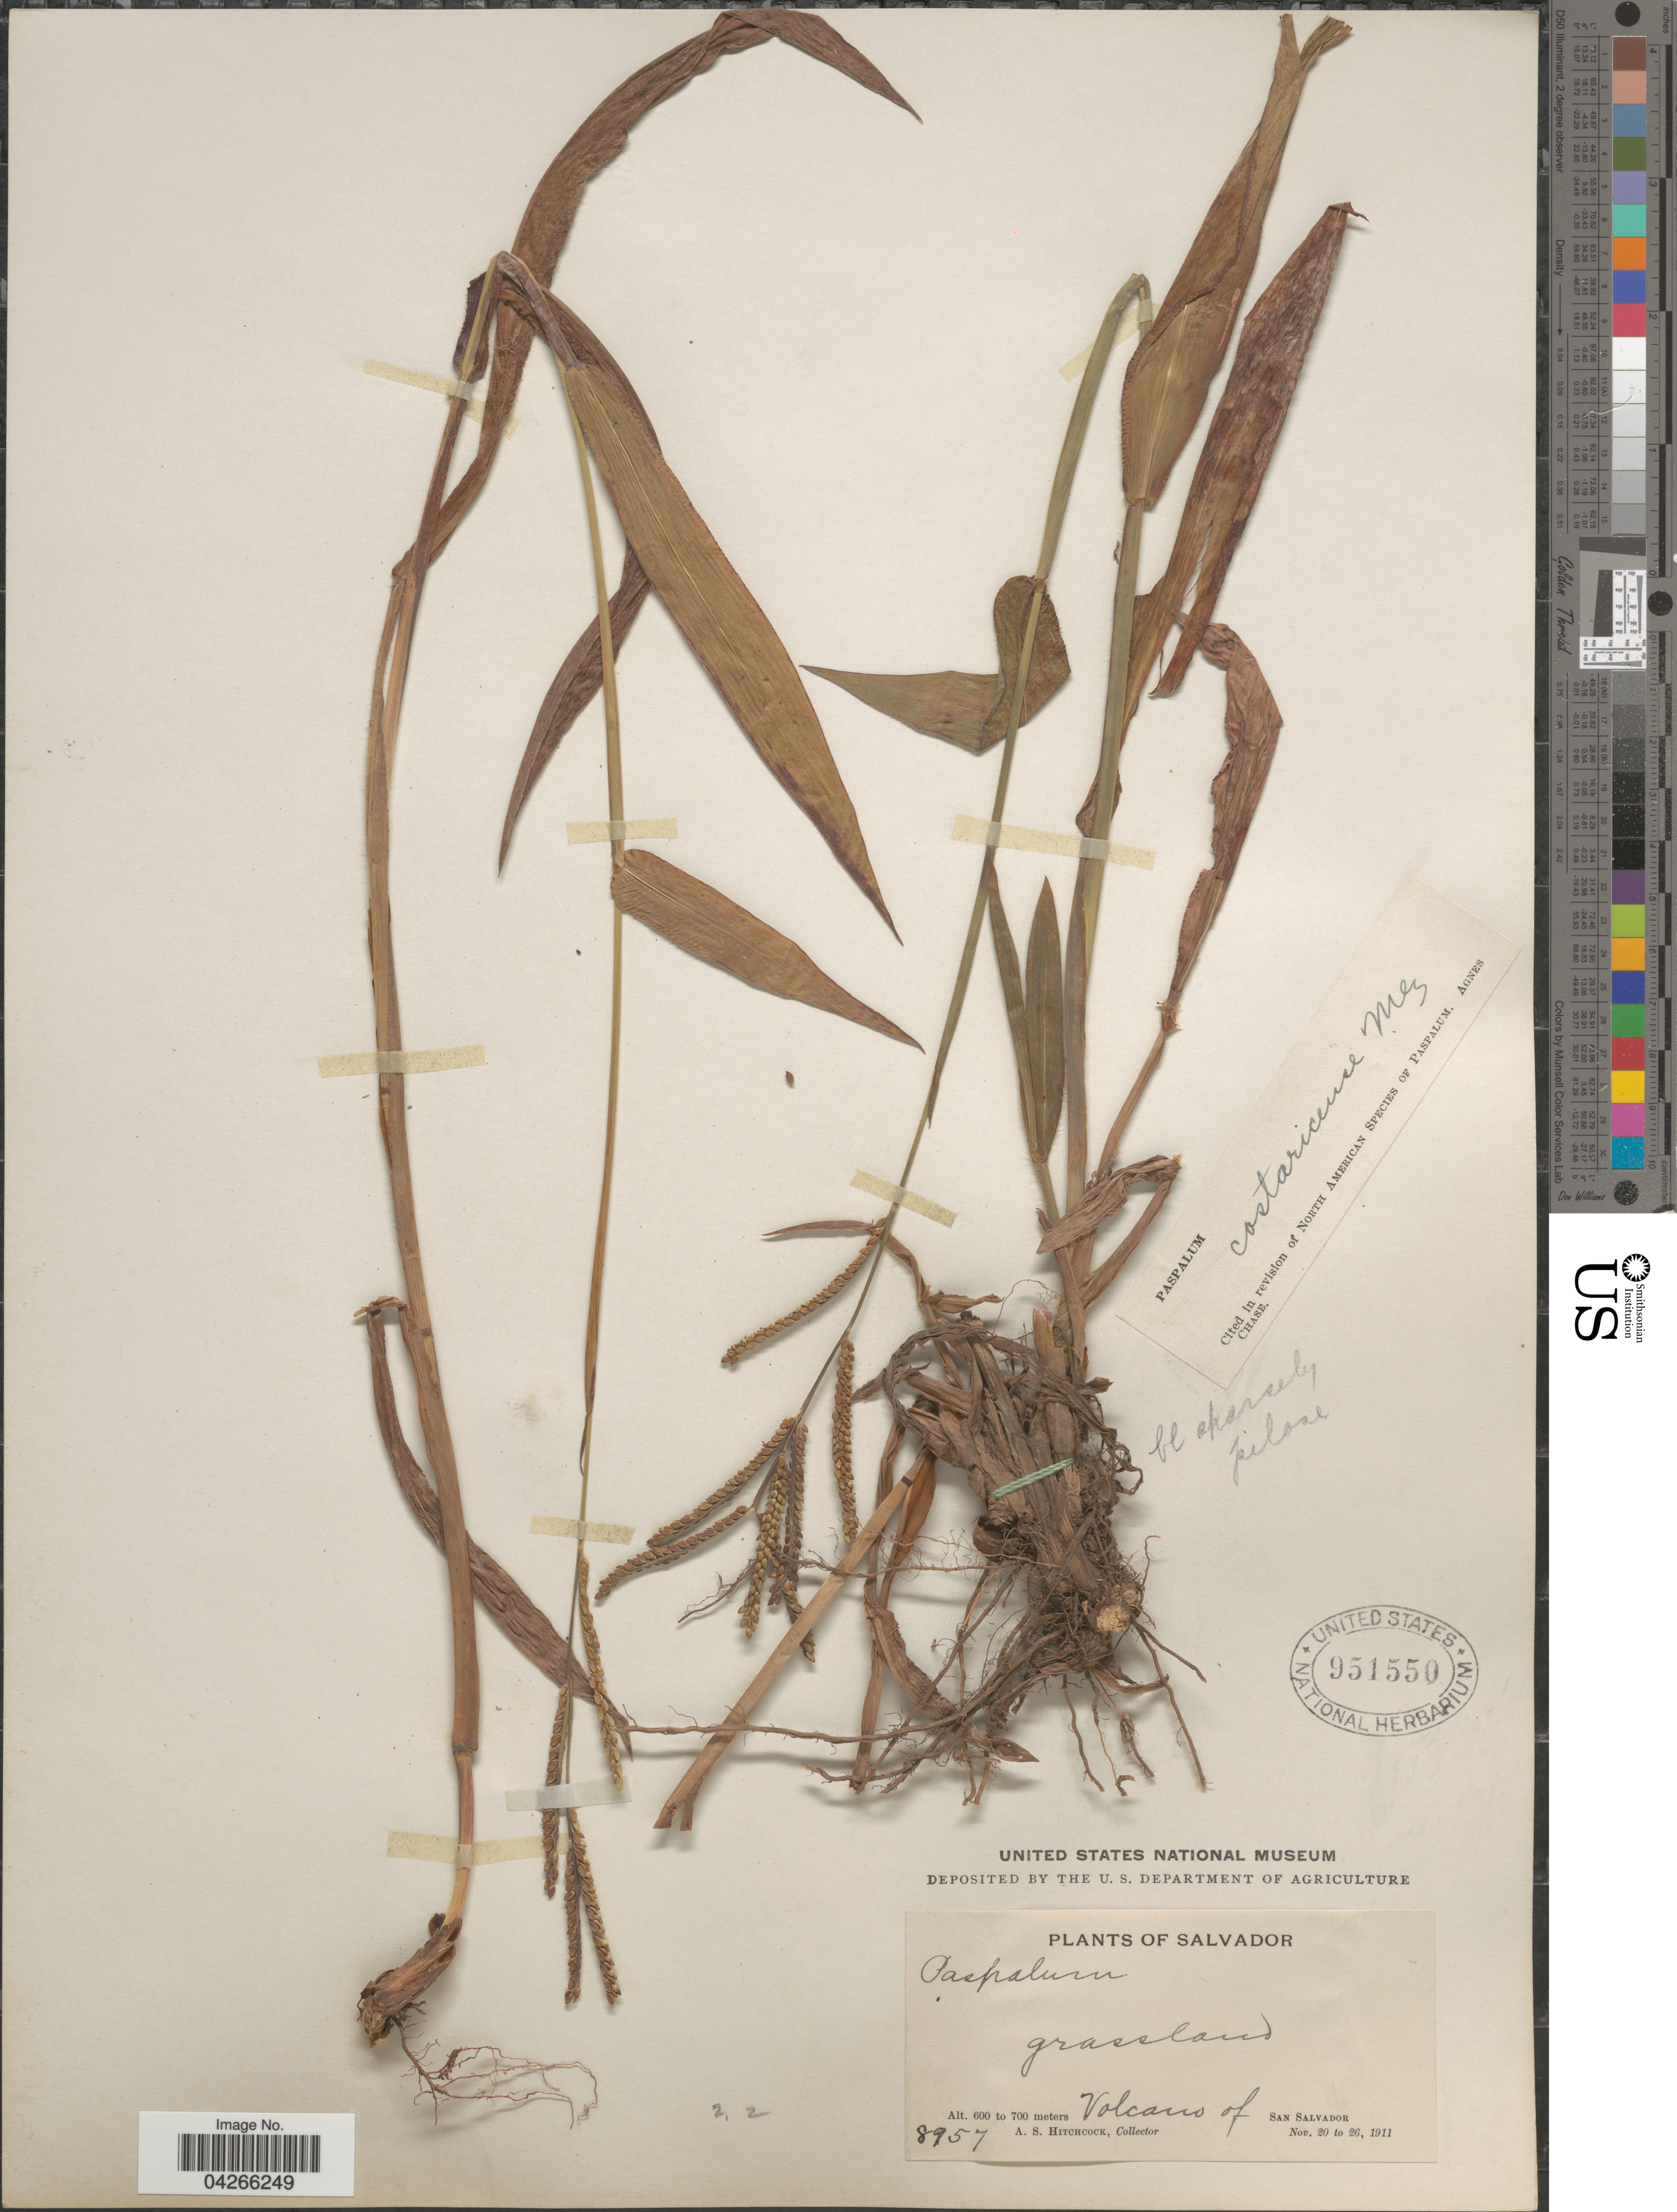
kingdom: Plantae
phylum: Tracheophyta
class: Liliopsida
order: Poales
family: Poaceae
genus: Paspalum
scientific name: Paspalum costaricense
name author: Mez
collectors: A. S. Hitchcock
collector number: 8957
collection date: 1911-11-20/1911-11-26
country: El Salvador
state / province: San Salvador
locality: Grassland. Volcano of San Salvador.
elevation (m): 600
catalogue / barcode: US 951550